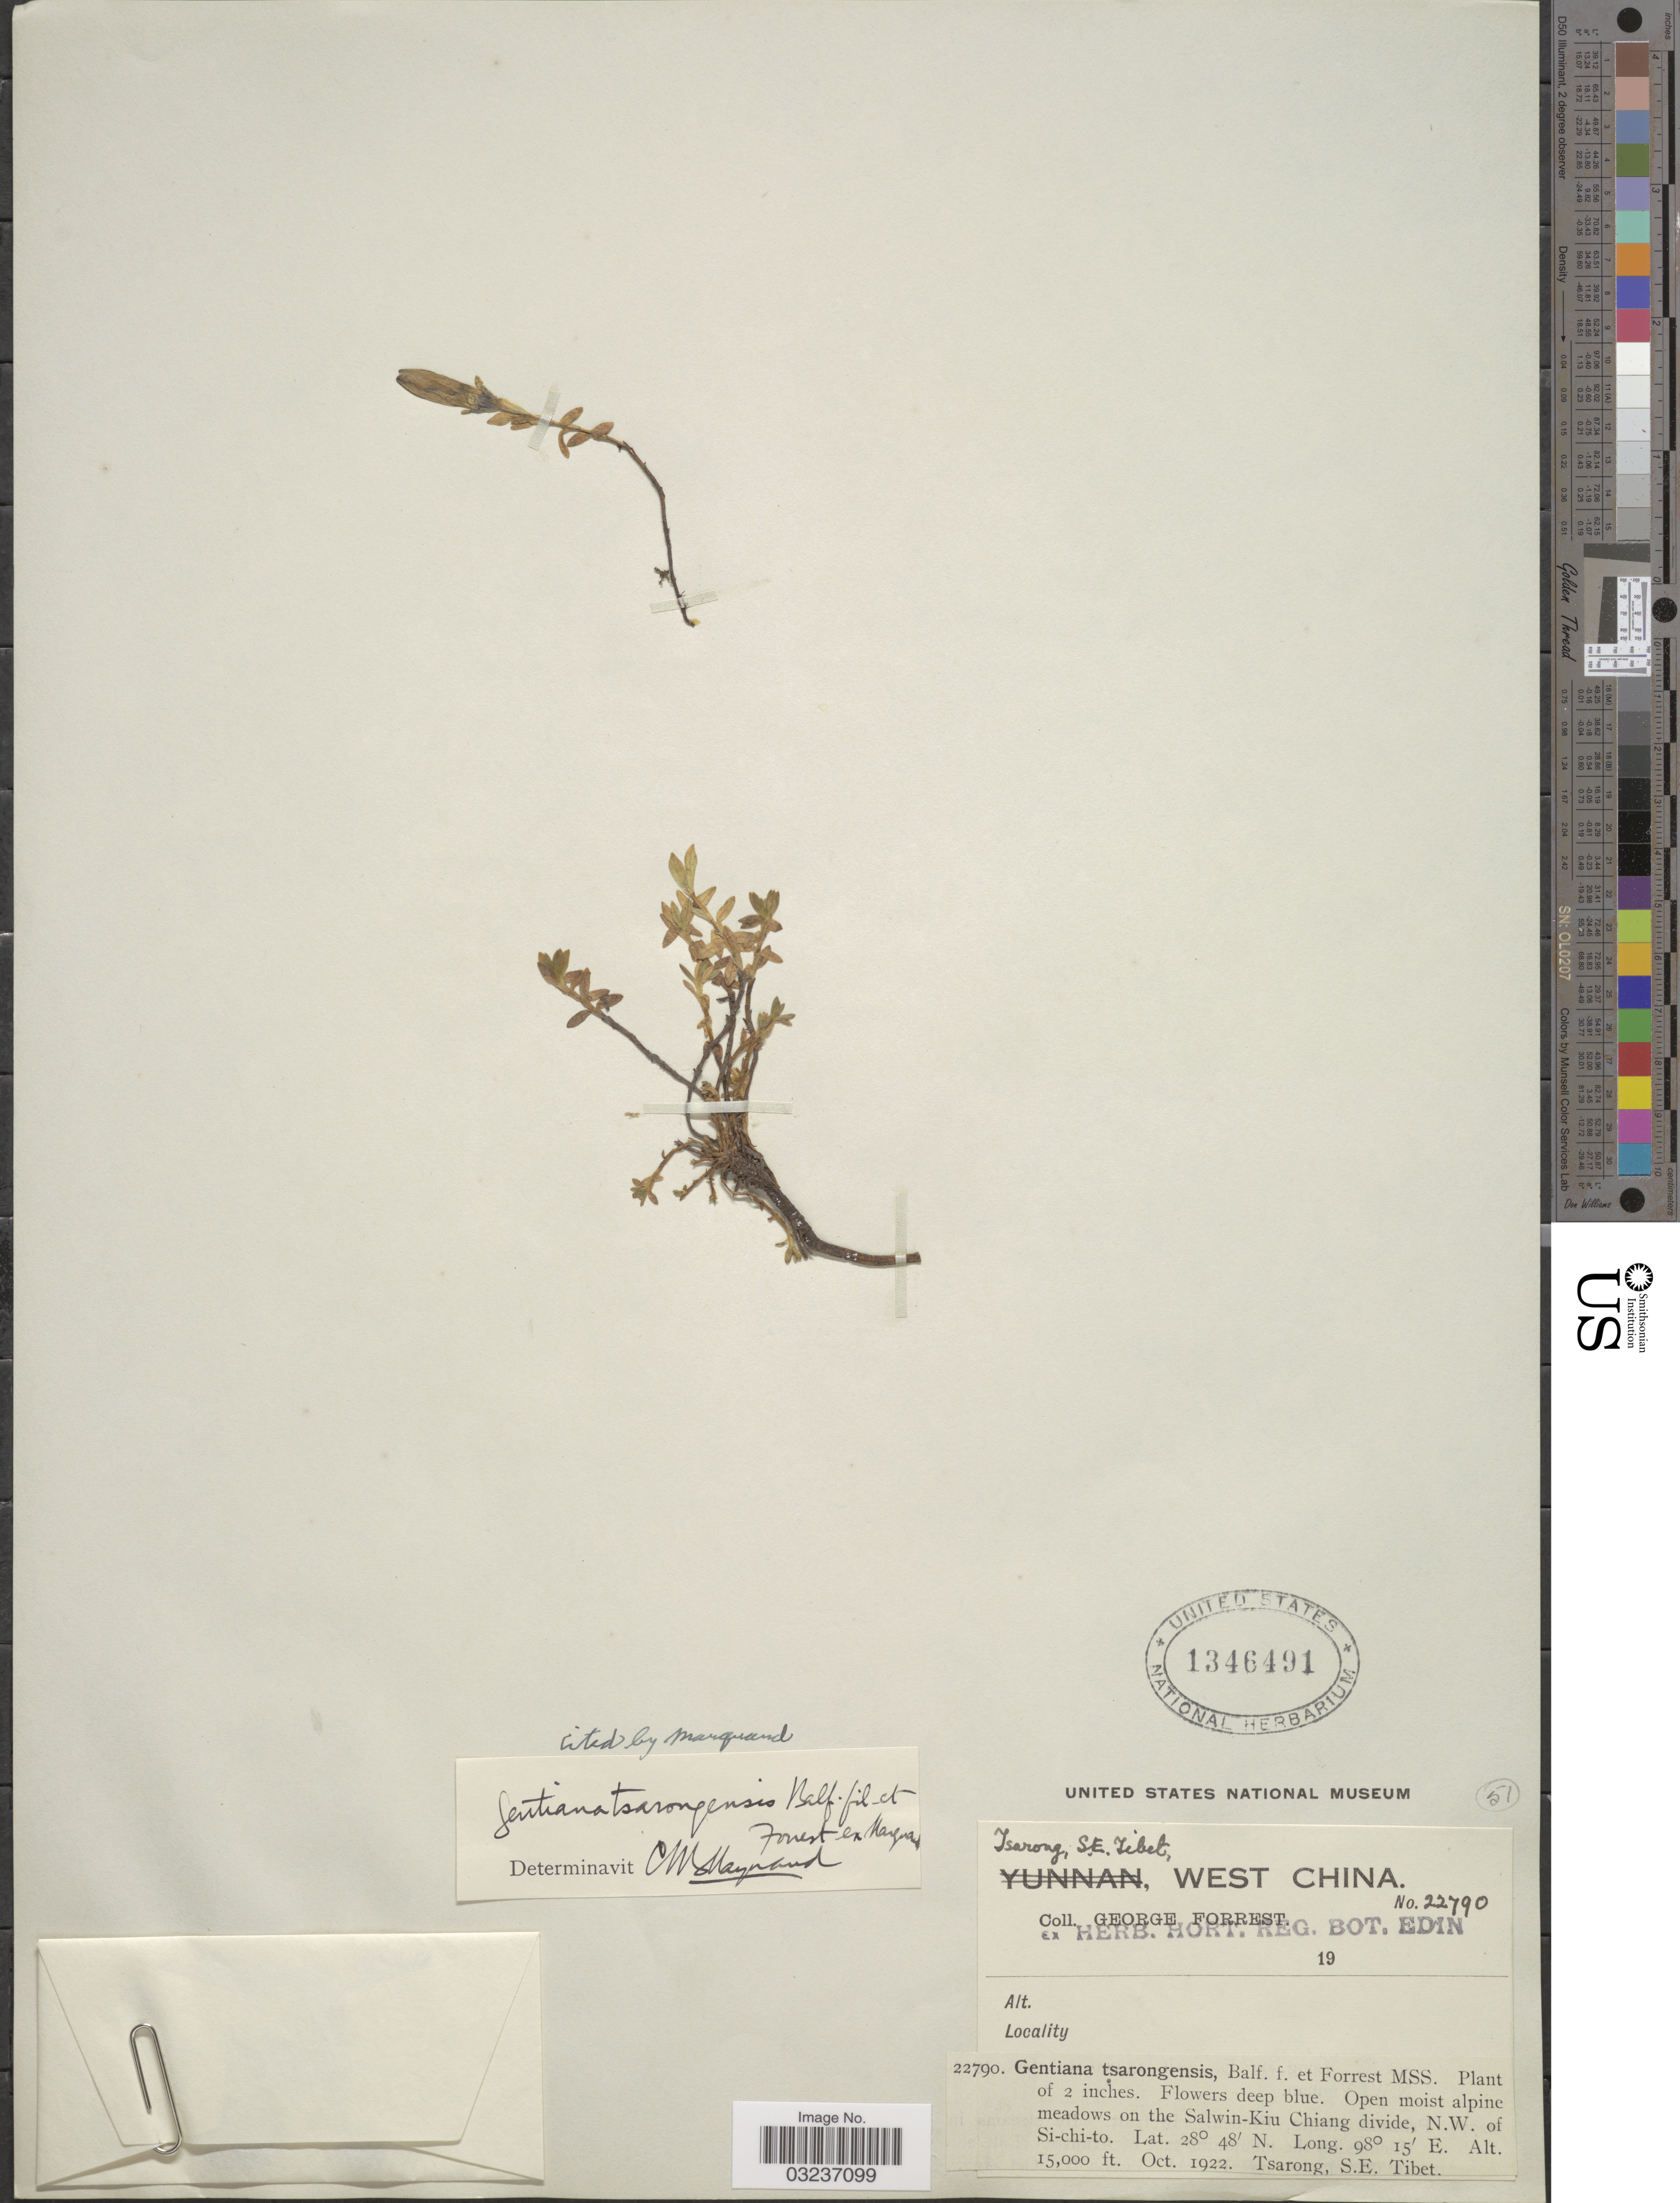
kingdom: Plantae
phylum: Tracheophyta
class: Magnoliopsida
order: Gentianales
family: Gentianaceae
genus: Gentiana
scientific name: Gentiana tsarongensis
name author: Balf. f. & Forrest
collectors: G. Forrest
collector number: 22790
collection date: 1922-10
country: China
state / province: Xizang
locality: Tsarong, S.E. Tibet. West China. On the Salwin-Kiu Chiang divide, N. W. of Si-chi-to.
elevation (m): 4572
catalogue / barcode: US 1346491